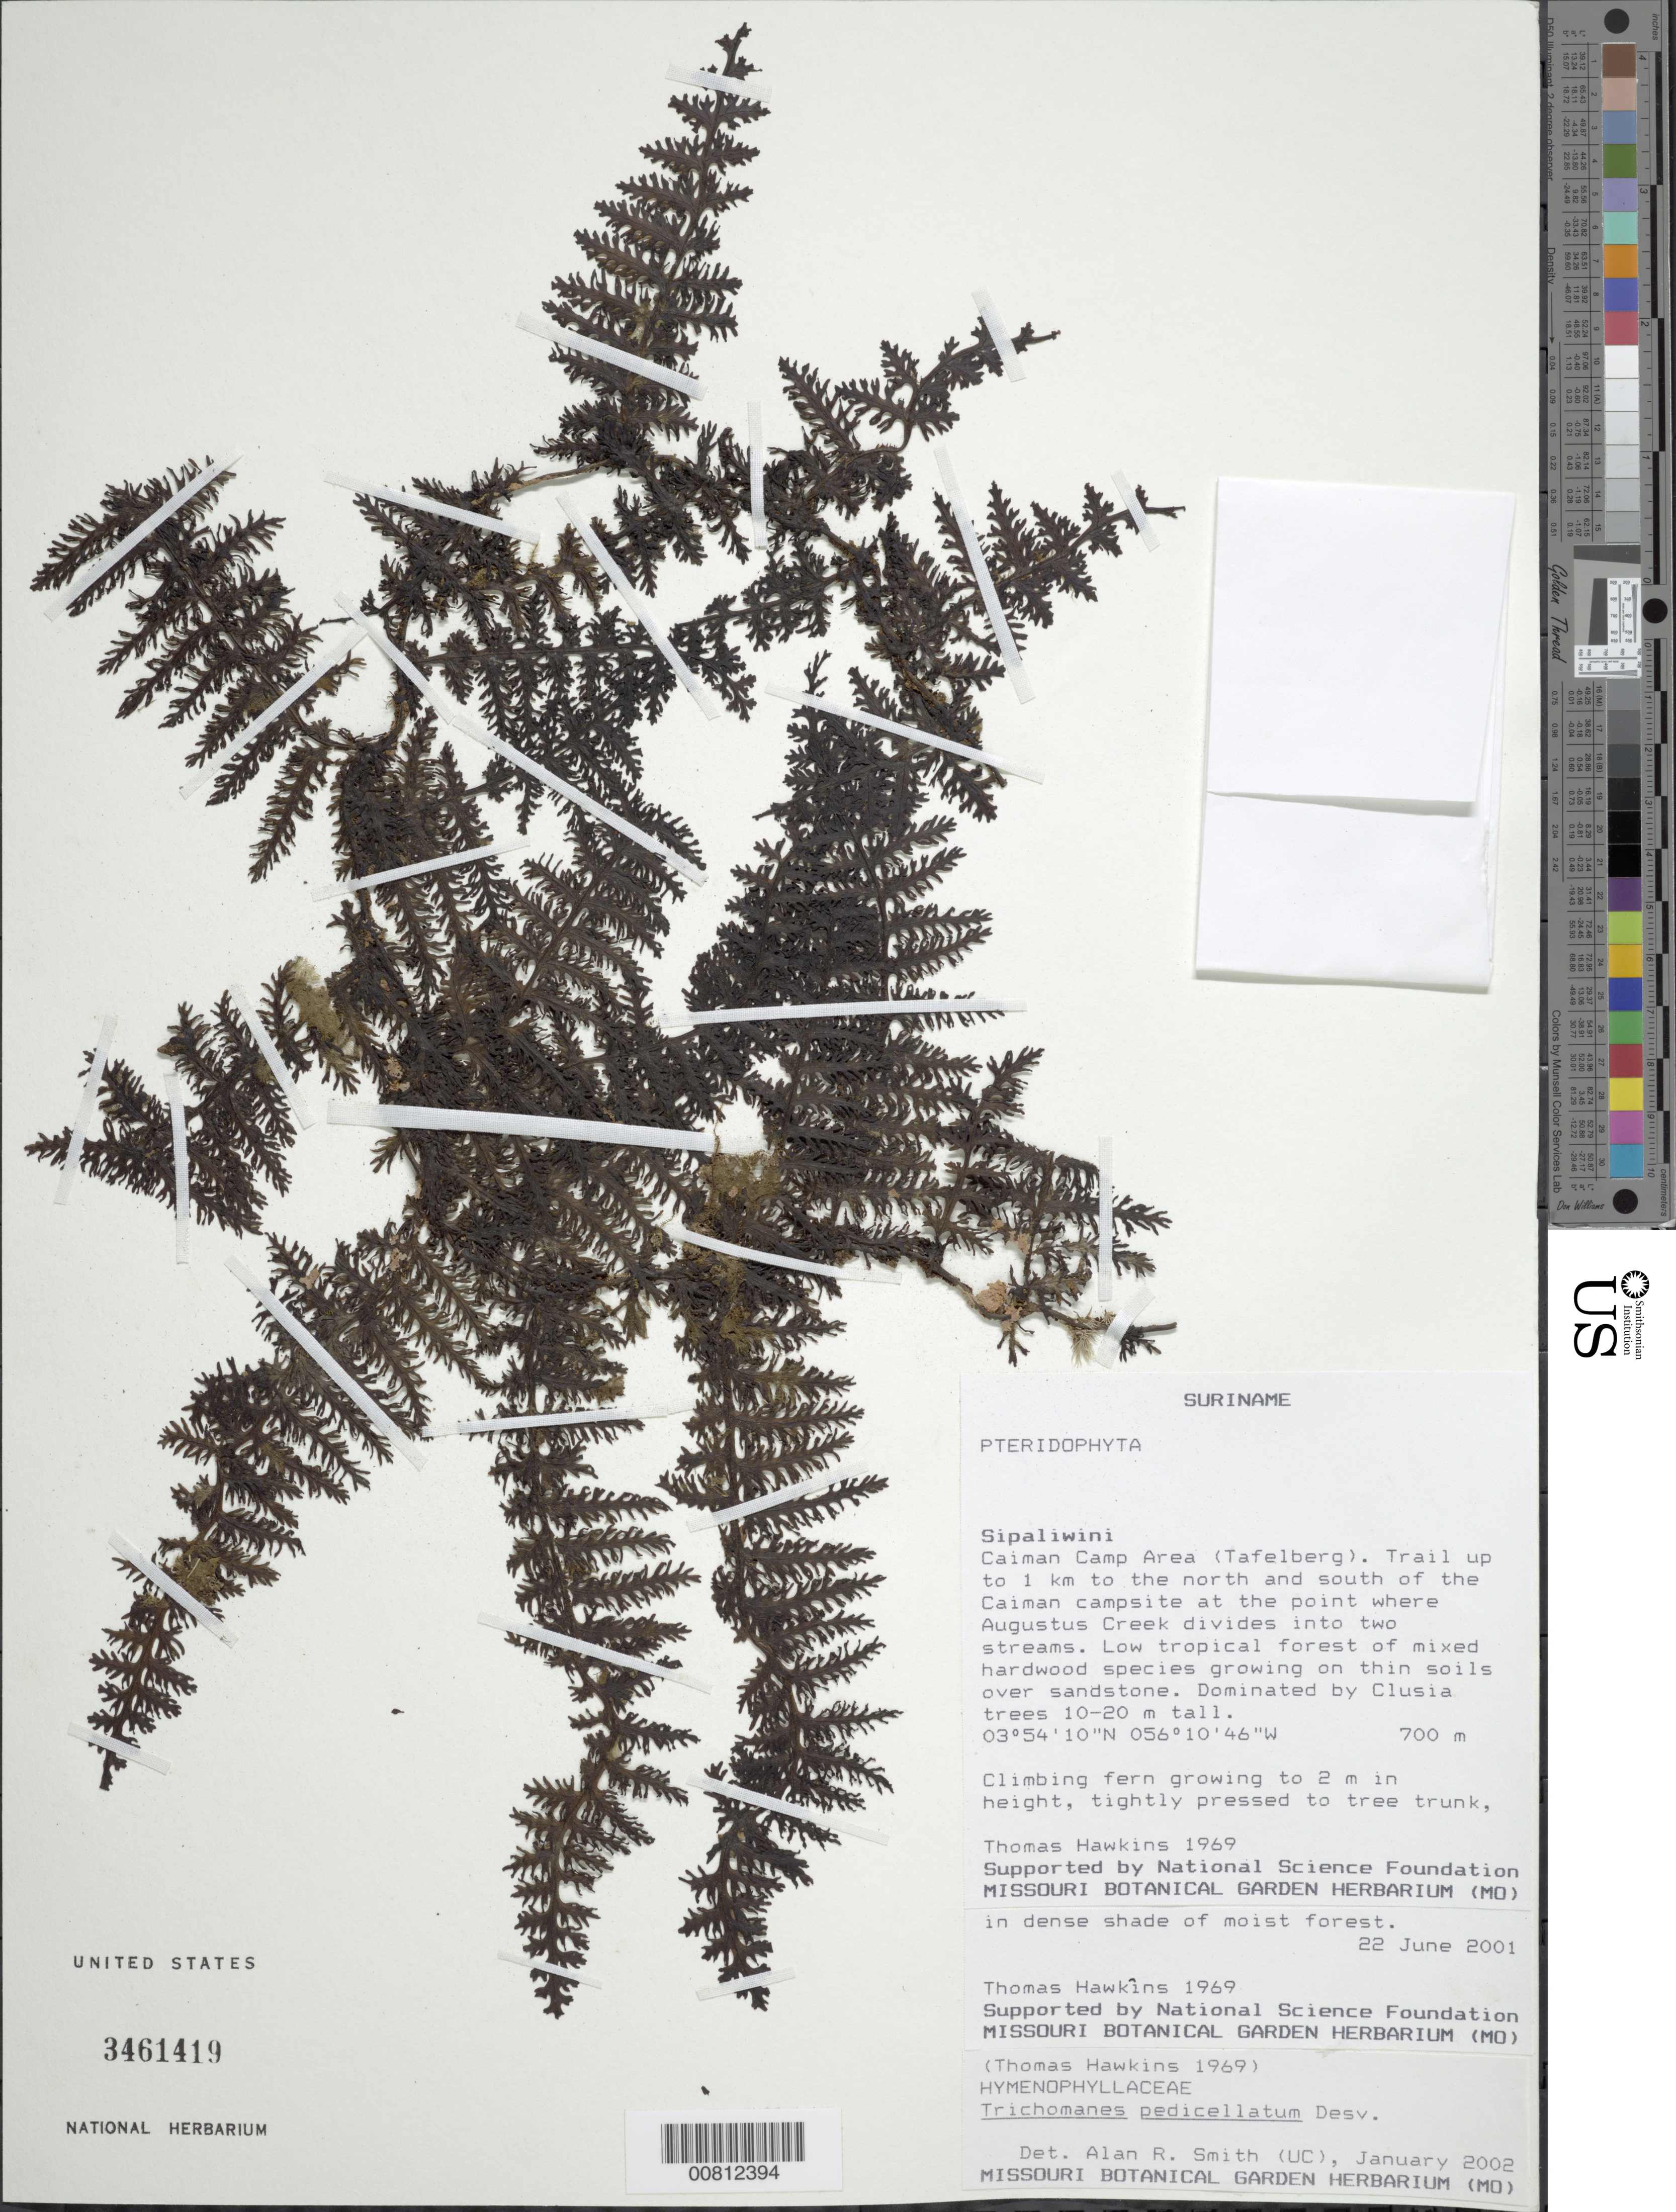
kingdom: Plantae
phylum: Tracheophyta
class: Polypodiopsida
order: Hymenophyllales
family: Hymenophyllaceae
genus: Trichomanes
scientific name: Trichomanes pedicellatum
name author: Desv.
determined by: Smith, Alan R., (UC)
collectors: T. Hawkins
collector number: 1969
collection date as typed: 22-Jun-01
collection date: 2001-06-22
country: Suriname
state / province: Sipaliwini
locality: Tafelberg (Table Mountain), Caiman Camp Area, at the point where Augustus Creek divides into two streams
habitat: Low tropical forest of mixed hardwood species growing on thin soils over sandstone; dominated by Clusia trees 10-20 m tall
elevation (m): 700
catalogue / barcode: US 3461419